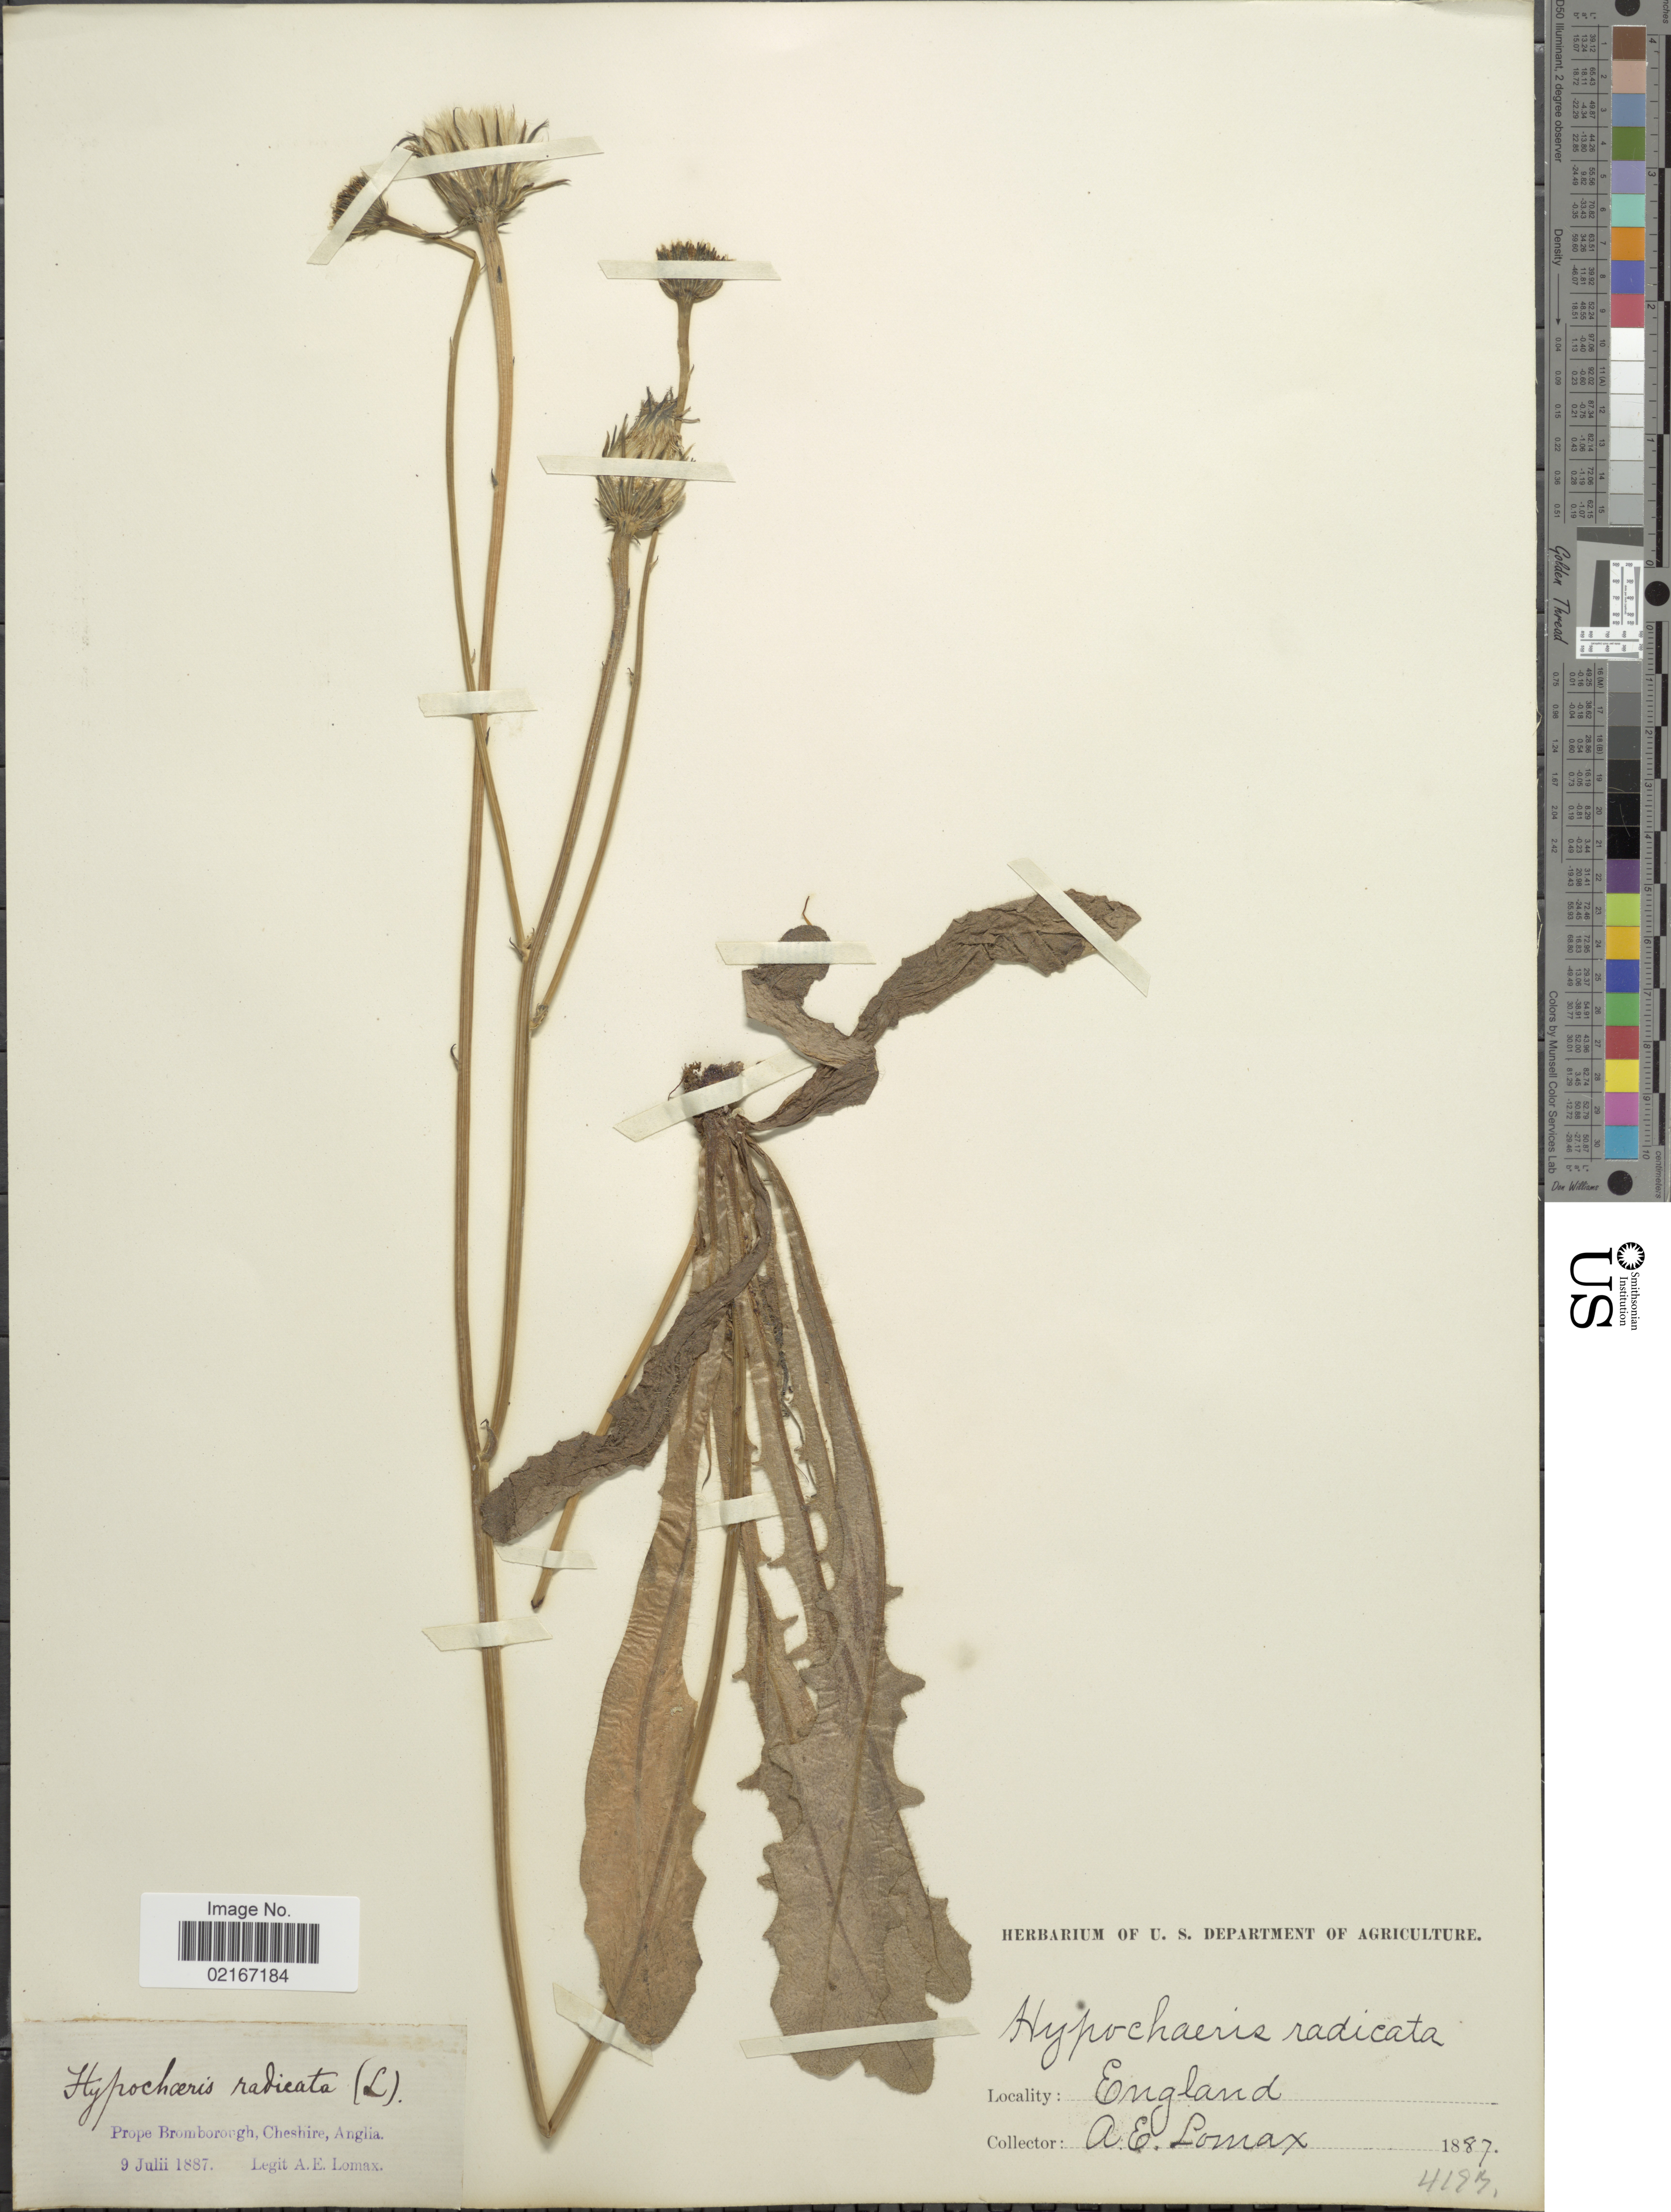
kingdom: Plantae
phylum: Tracheophyta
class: Magnoliopsida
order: Asterales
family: Asteraceae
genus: Hypochaeris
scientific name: Hypochaeris radicata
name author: L.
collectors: A. Lomax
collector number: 4193?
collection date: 1887-07-09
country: United Kingdom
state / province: England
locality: England, prope Bromborough, Cheshire, Anglia